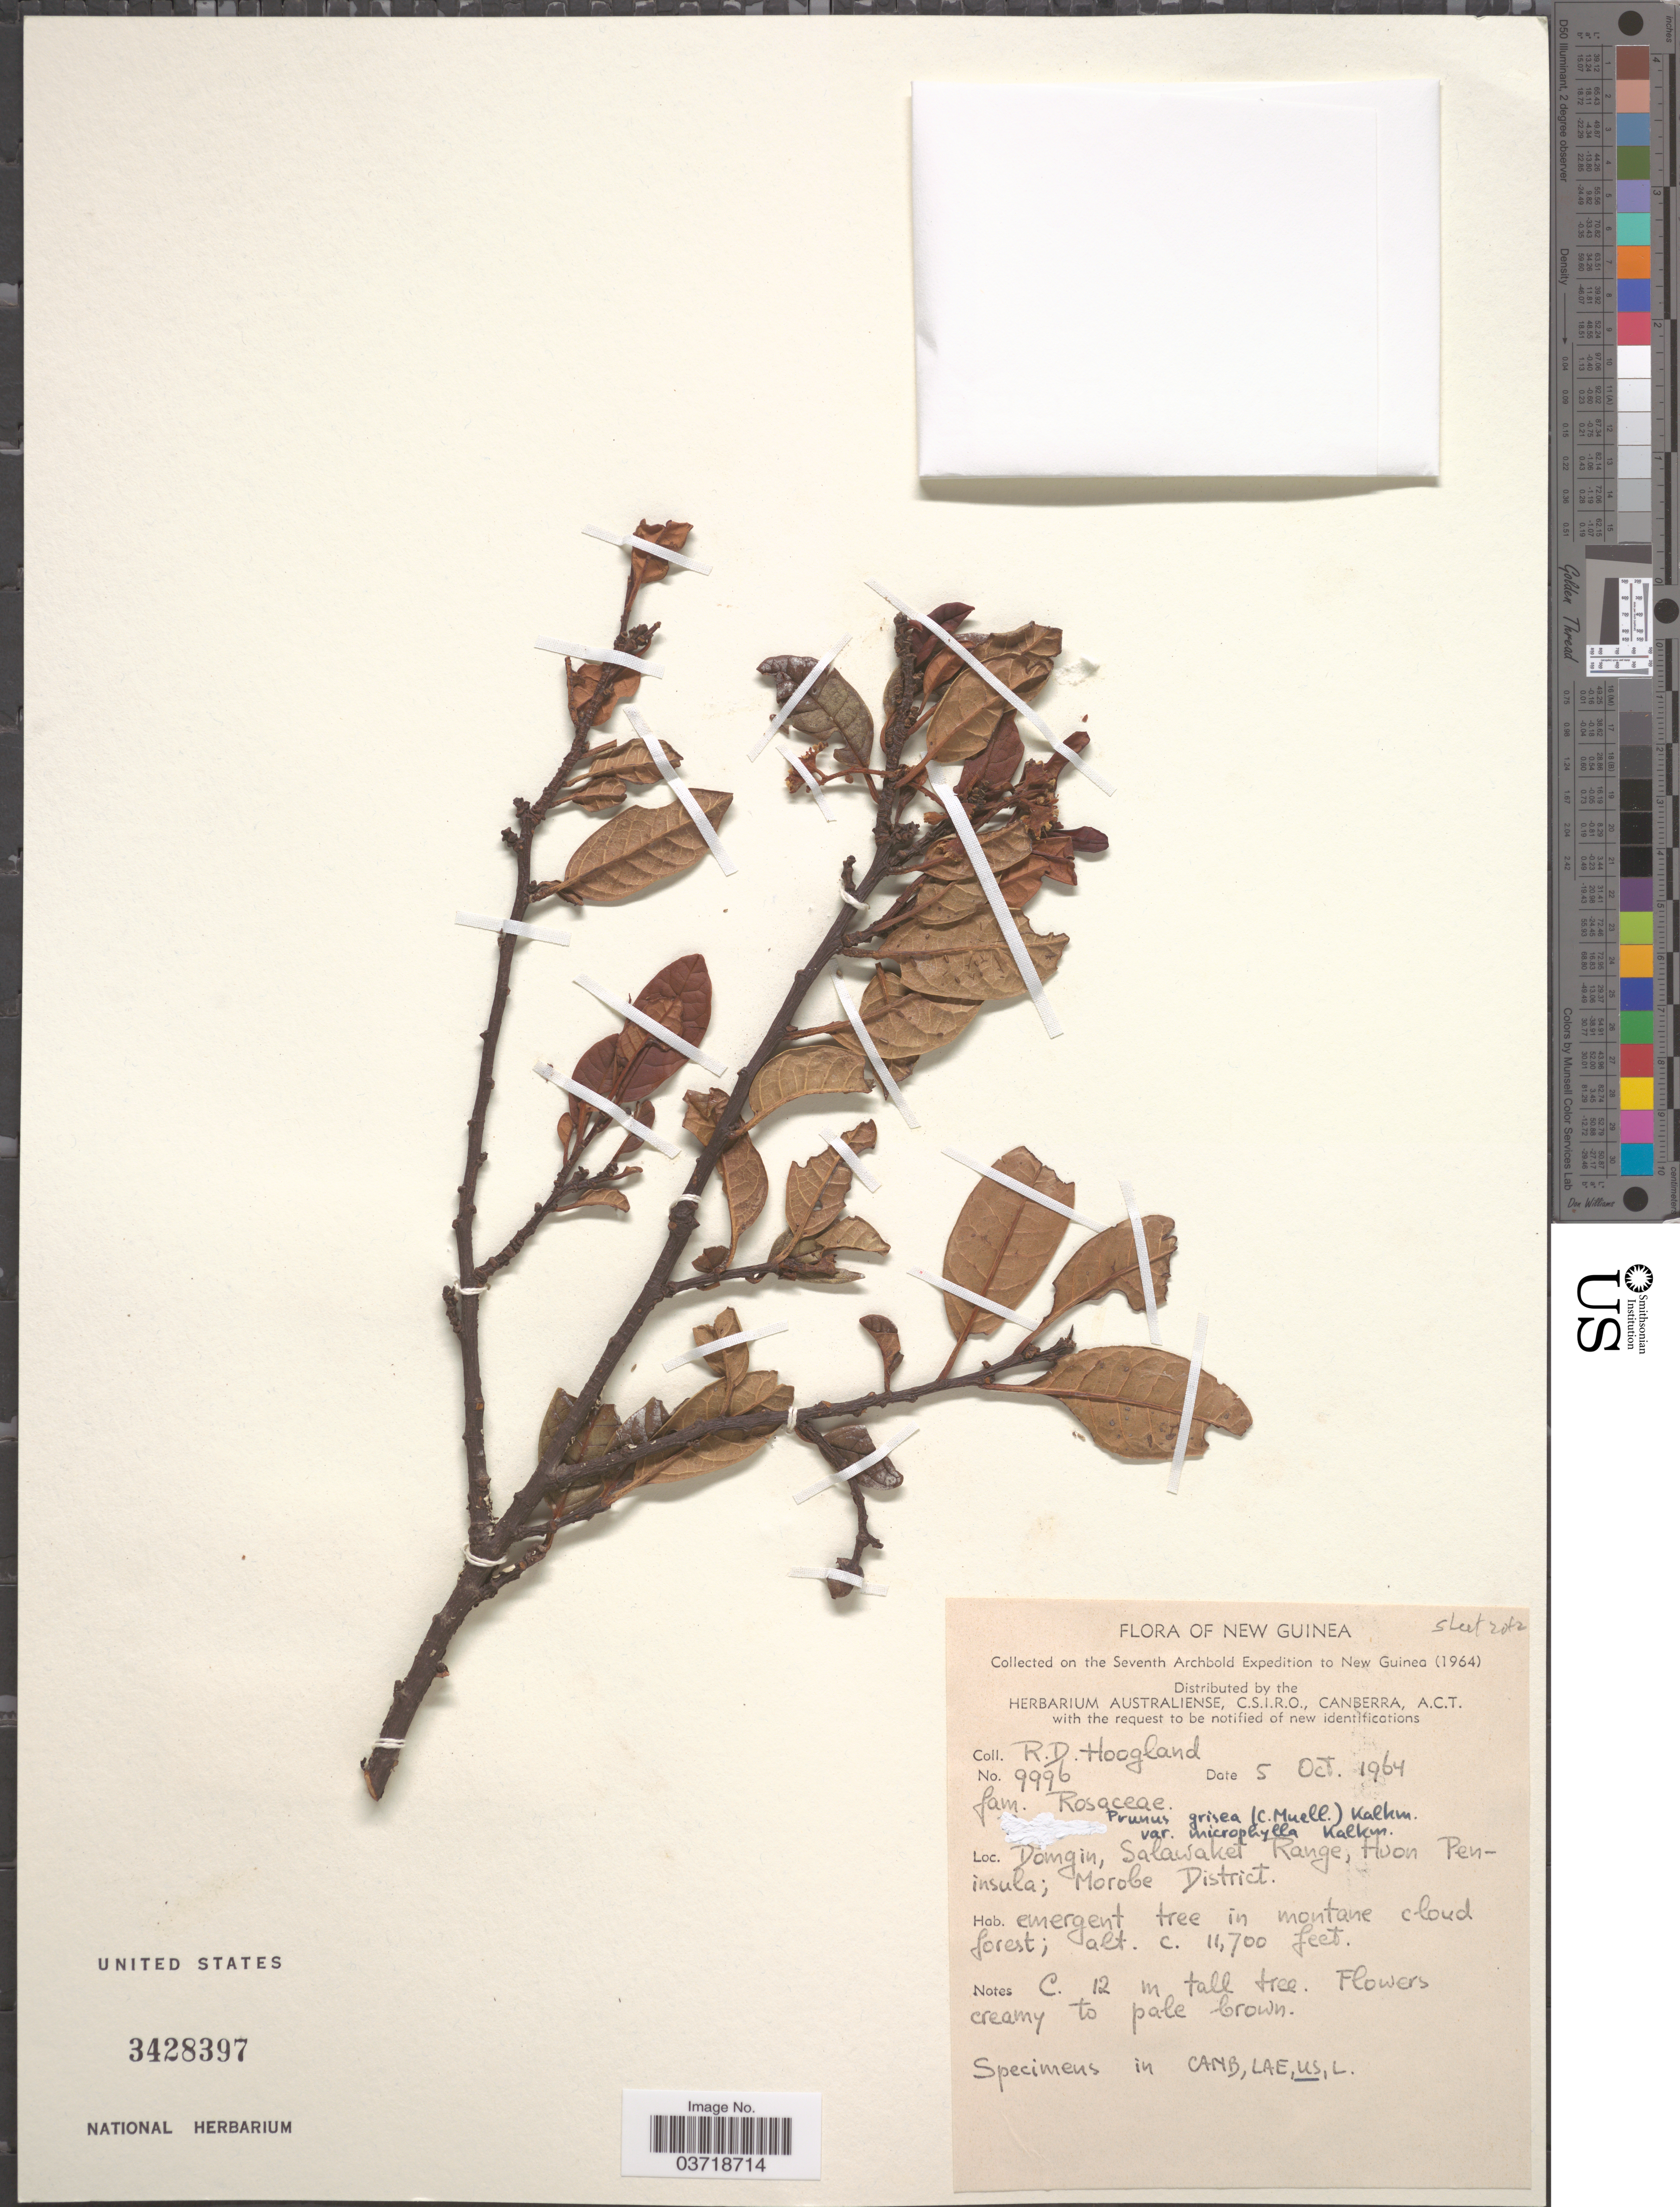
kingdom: Plantae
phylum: Tracheophyta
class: Magnoliopsida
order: Rosales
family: Rosaceae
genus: Prunus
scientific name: Prunus grisea var. microphylla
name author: Kalkman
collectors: R. D. Hoogland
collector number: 9996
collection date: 1964-10-05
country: Papua New Guinea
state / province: Morobe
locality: New Guinea. Damgin, Salawaket Range, Huon Peninsula; Morobe District.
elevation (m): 3566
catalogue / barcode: US 3428397